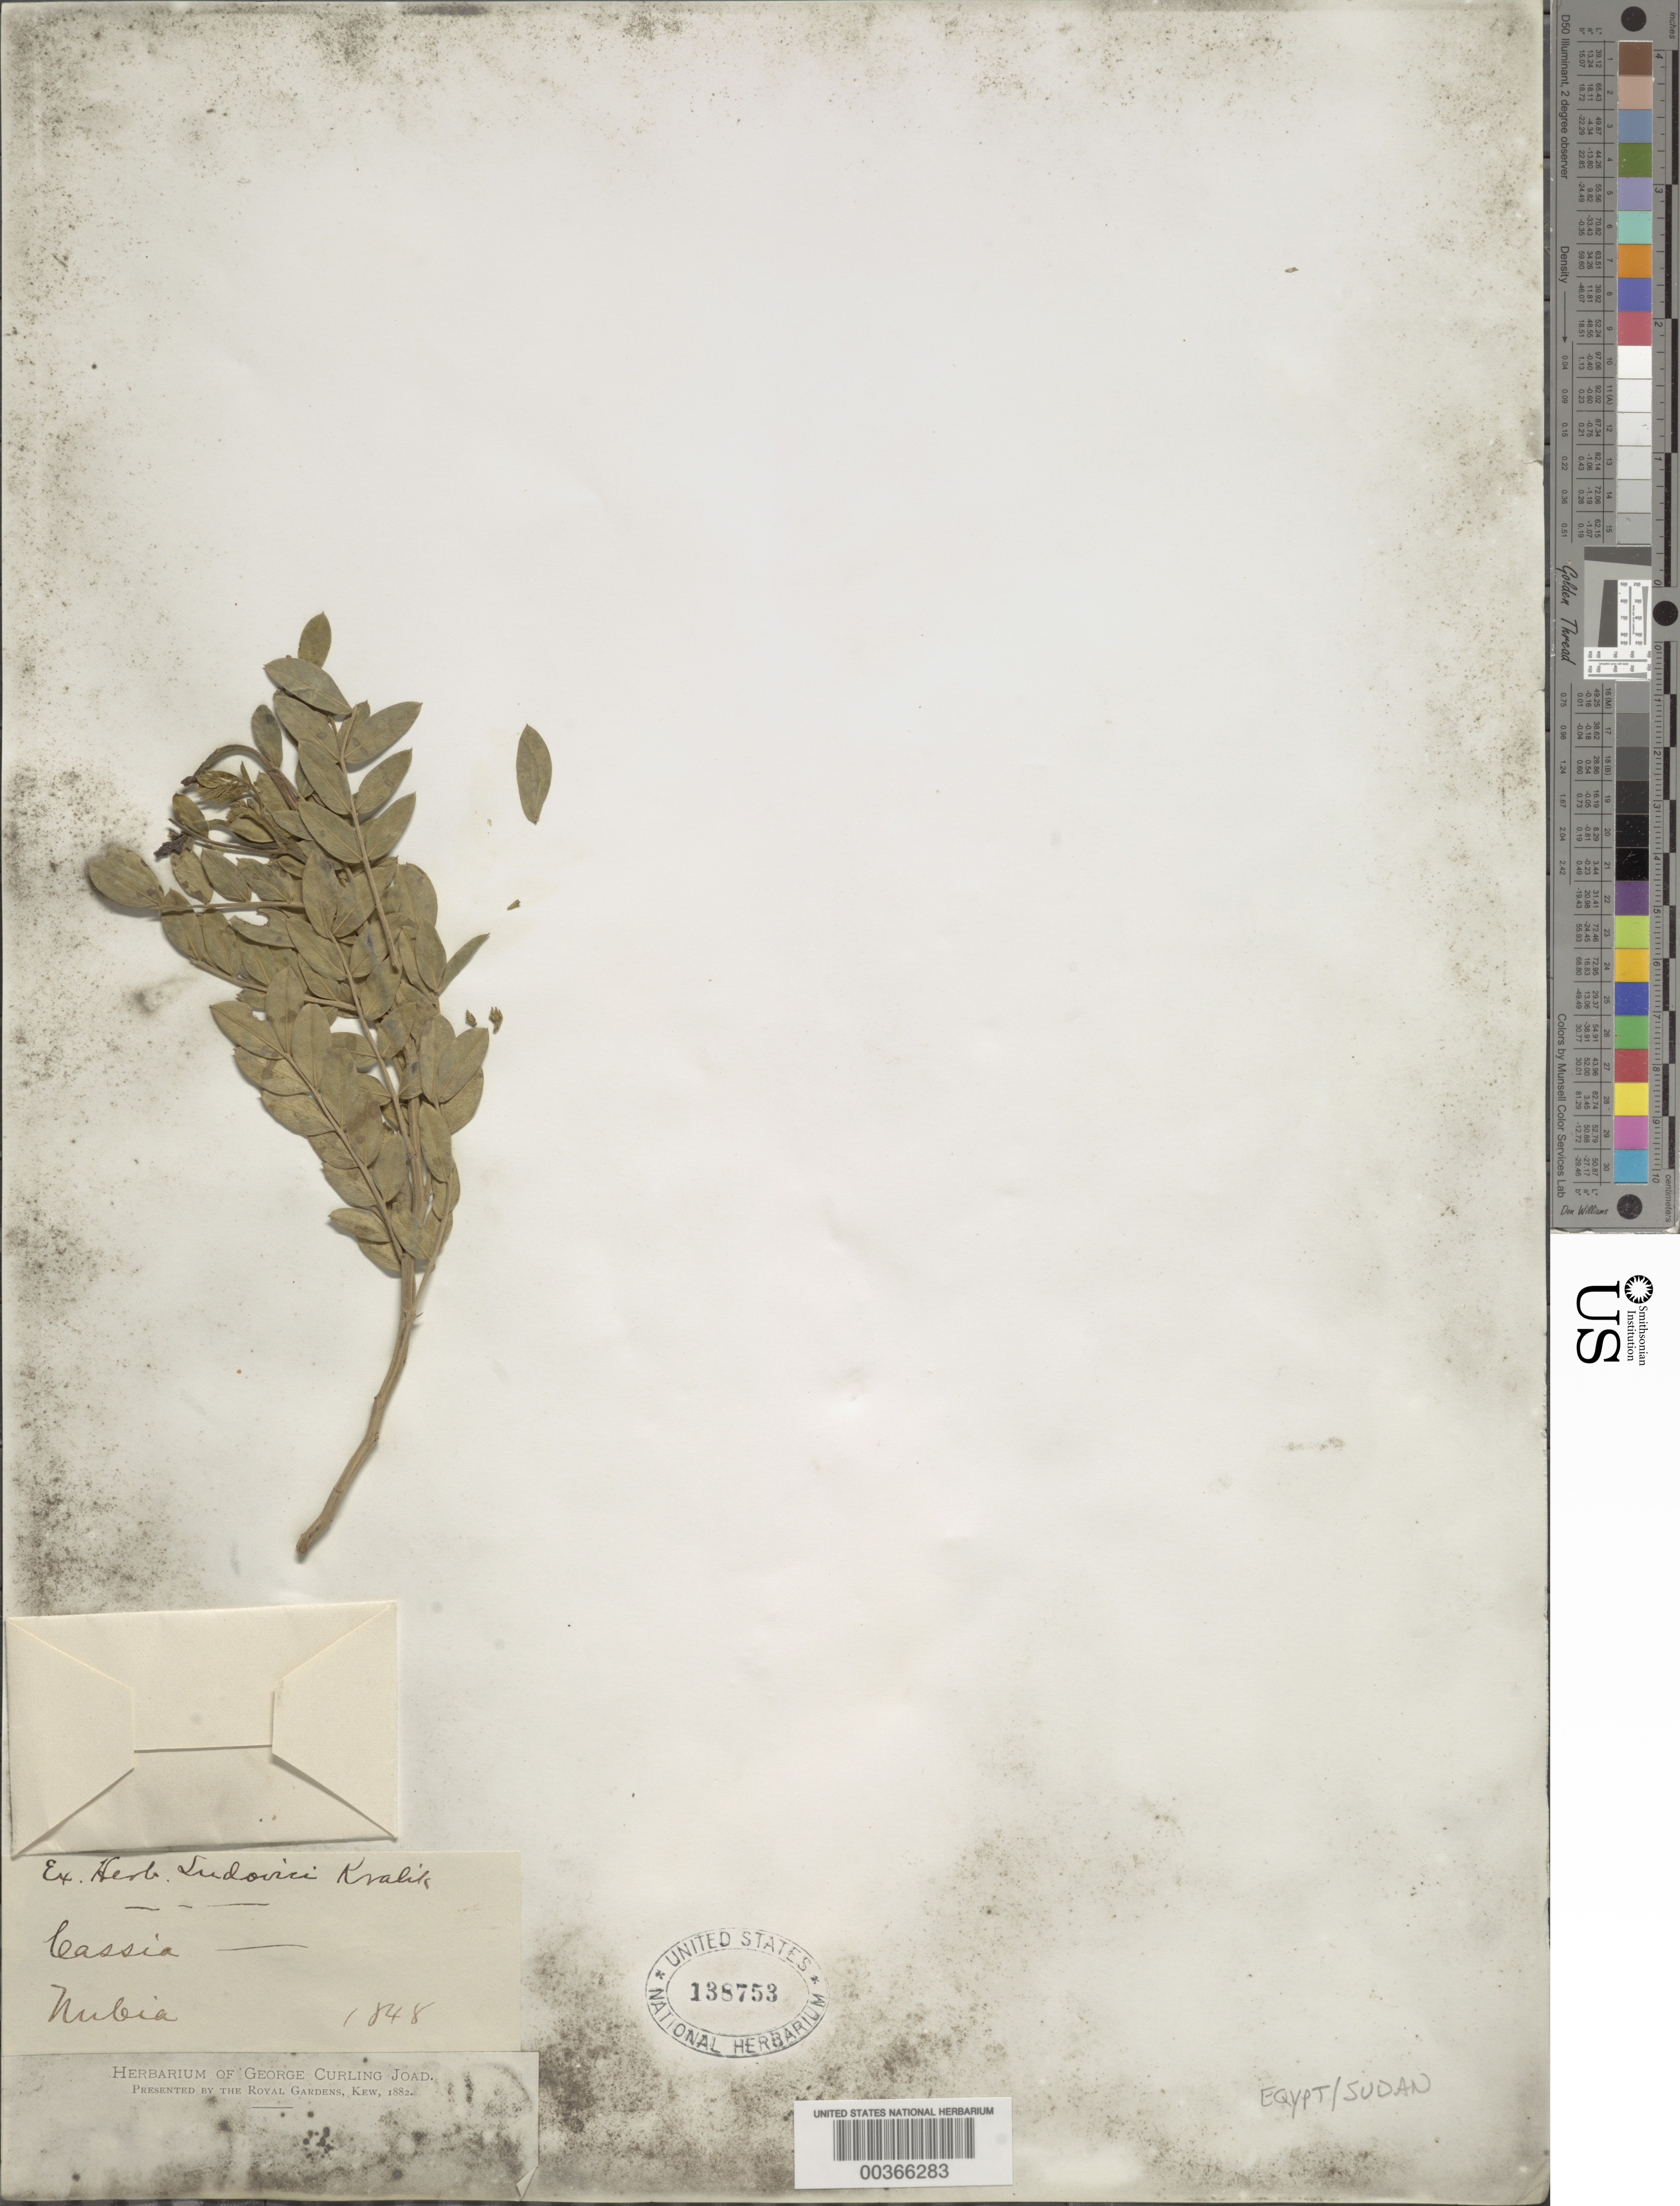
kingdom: Plantae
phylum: Tracheophyta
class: Magnoliopsida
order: Fabales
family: Fabaceae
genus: Senna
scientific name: Senna sp.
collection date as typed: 1848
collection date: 1848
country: Egypt / Sudan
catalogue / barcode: US 138753